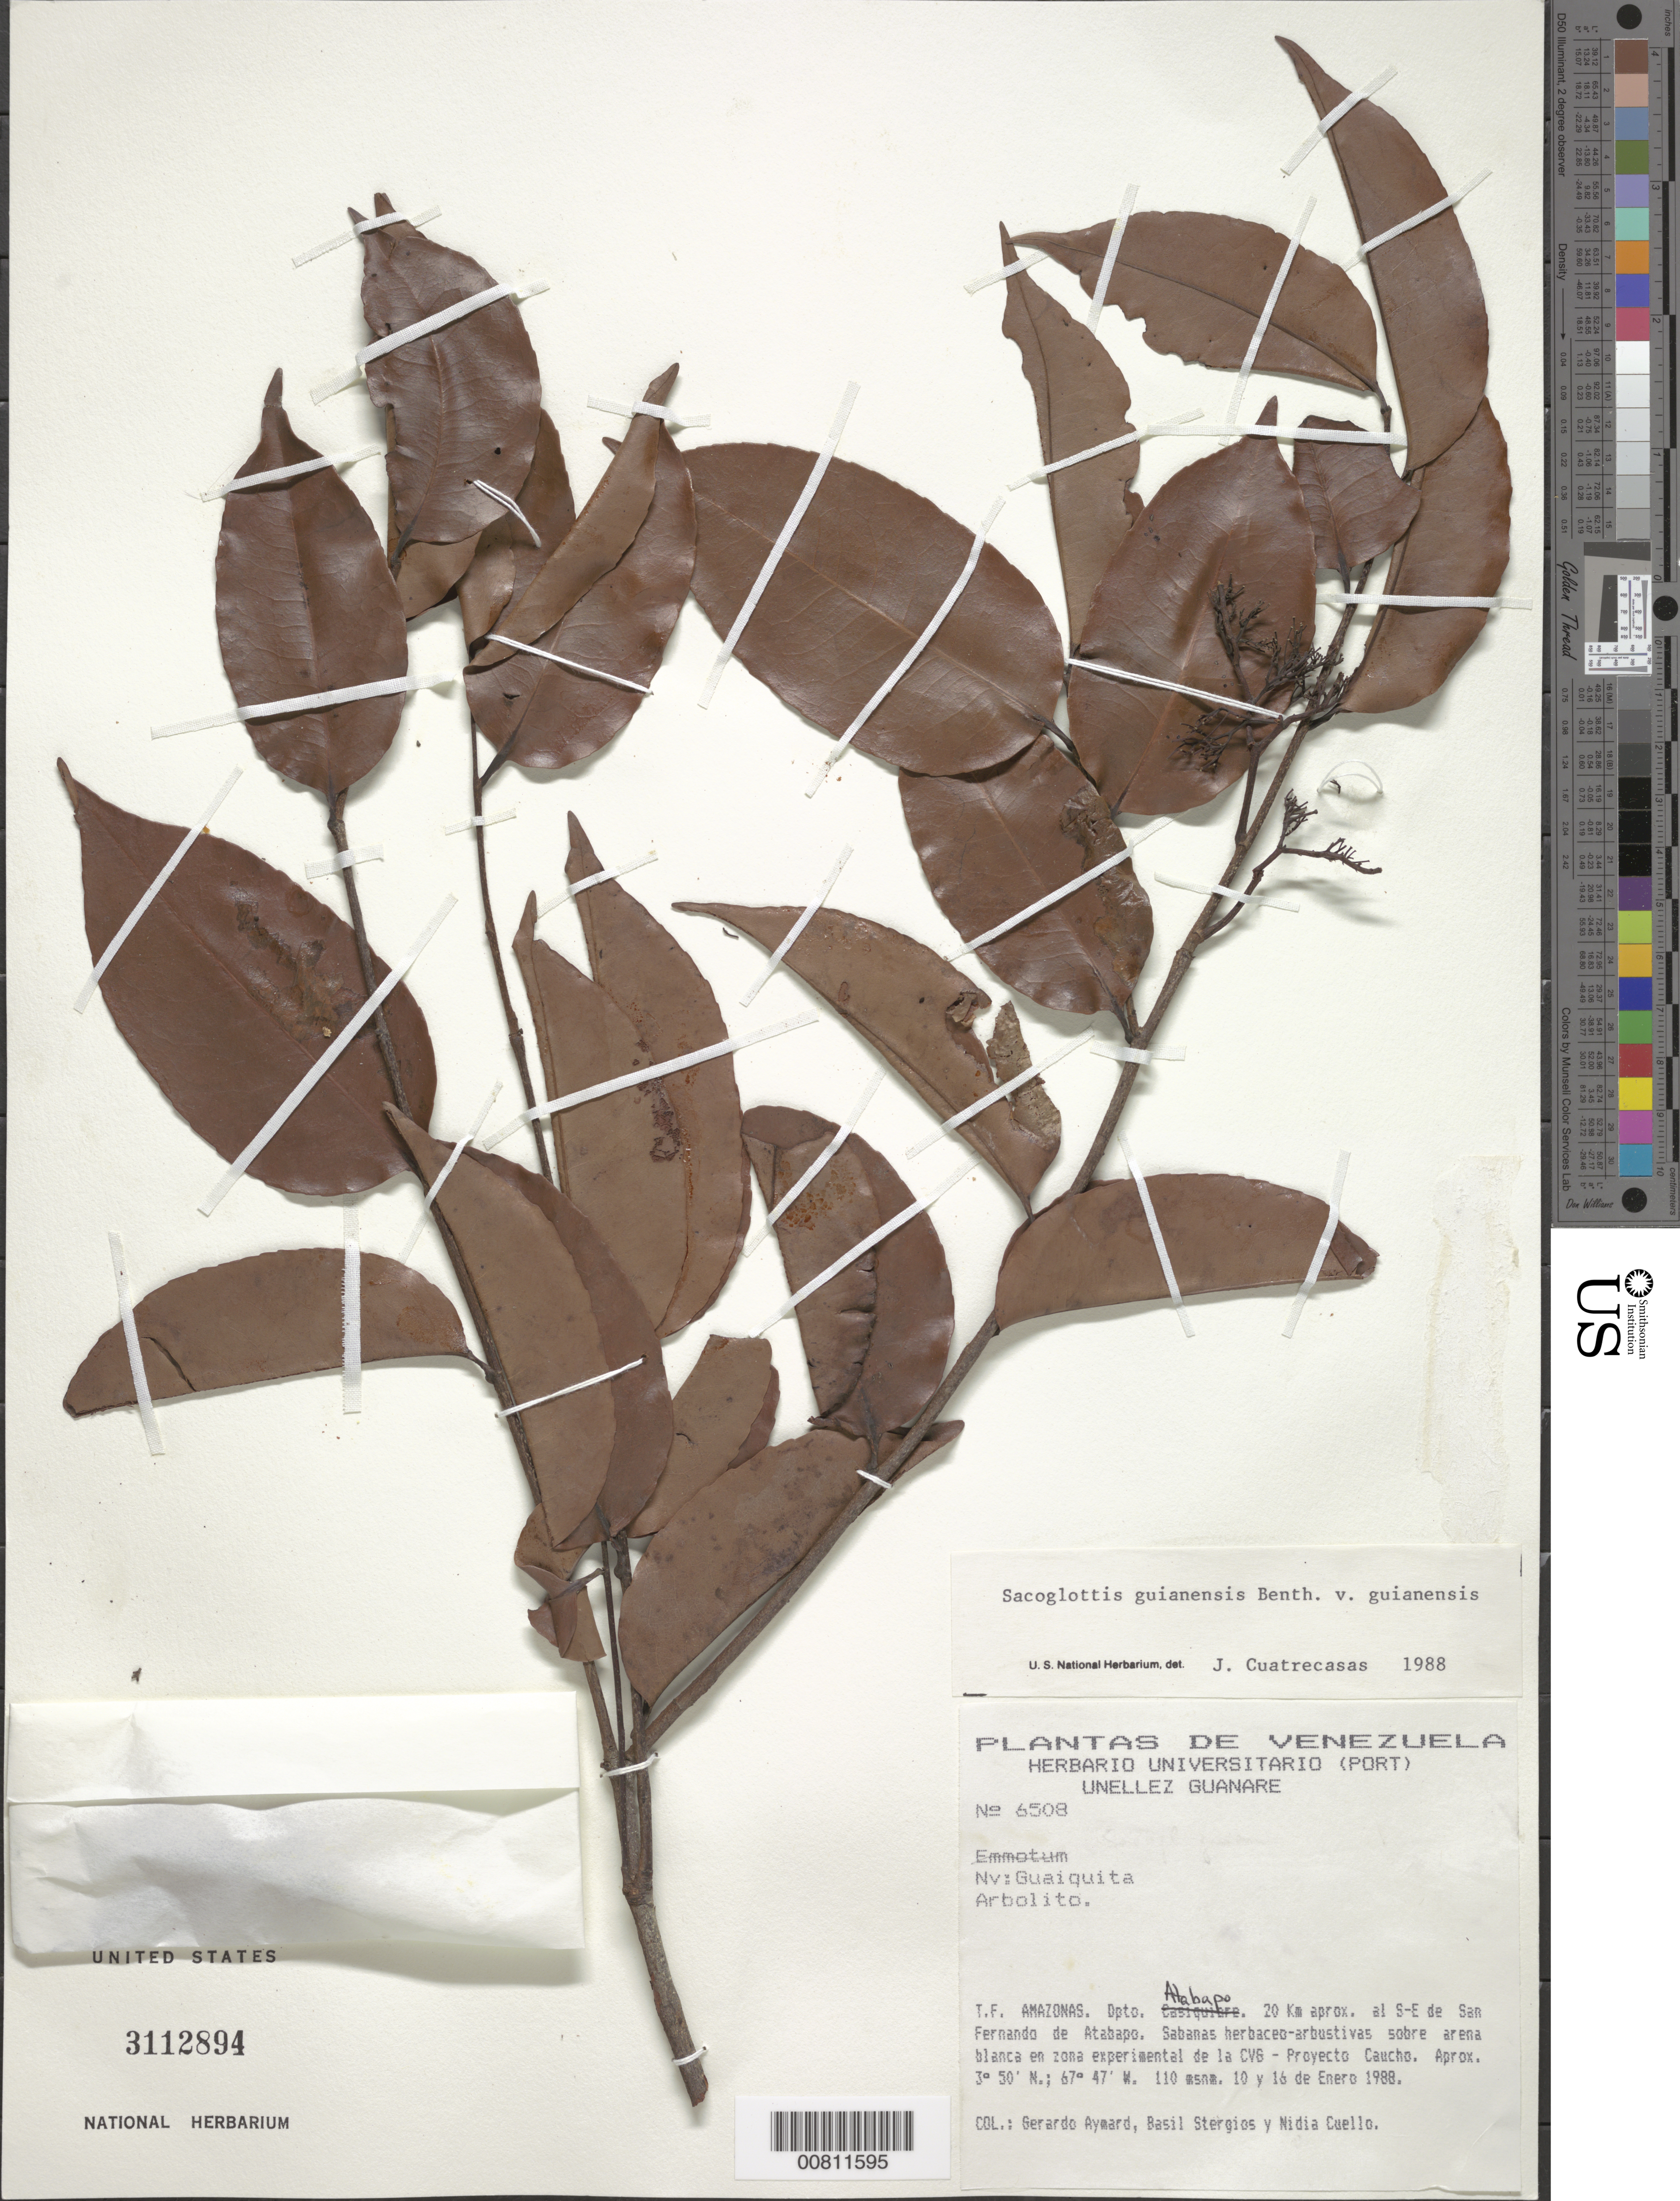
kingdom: Plantae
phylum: Tracheophyta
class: Magnoliopsida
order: Malpighiales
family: Humiriaceae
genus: Sacoglottis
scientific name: Sacoglottis guianensis var. guianensis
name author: Benth.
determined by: Cuatrecasas, J.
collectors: G. A. Aymard, B. G. Stergios & N. L. Cuello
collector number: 6508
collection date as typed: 10-Jan-88 to 16-Jan-88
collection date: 1988-01-10/1988-01-16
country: Venezuela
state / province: Amazonas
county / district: Atabapo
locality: San Fernando de Atabapo, 20 km SE of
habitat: Sabanas herbaceo-arbustivas sobre arena blanca en zona experimental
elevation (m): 110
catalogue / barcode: US 3112894